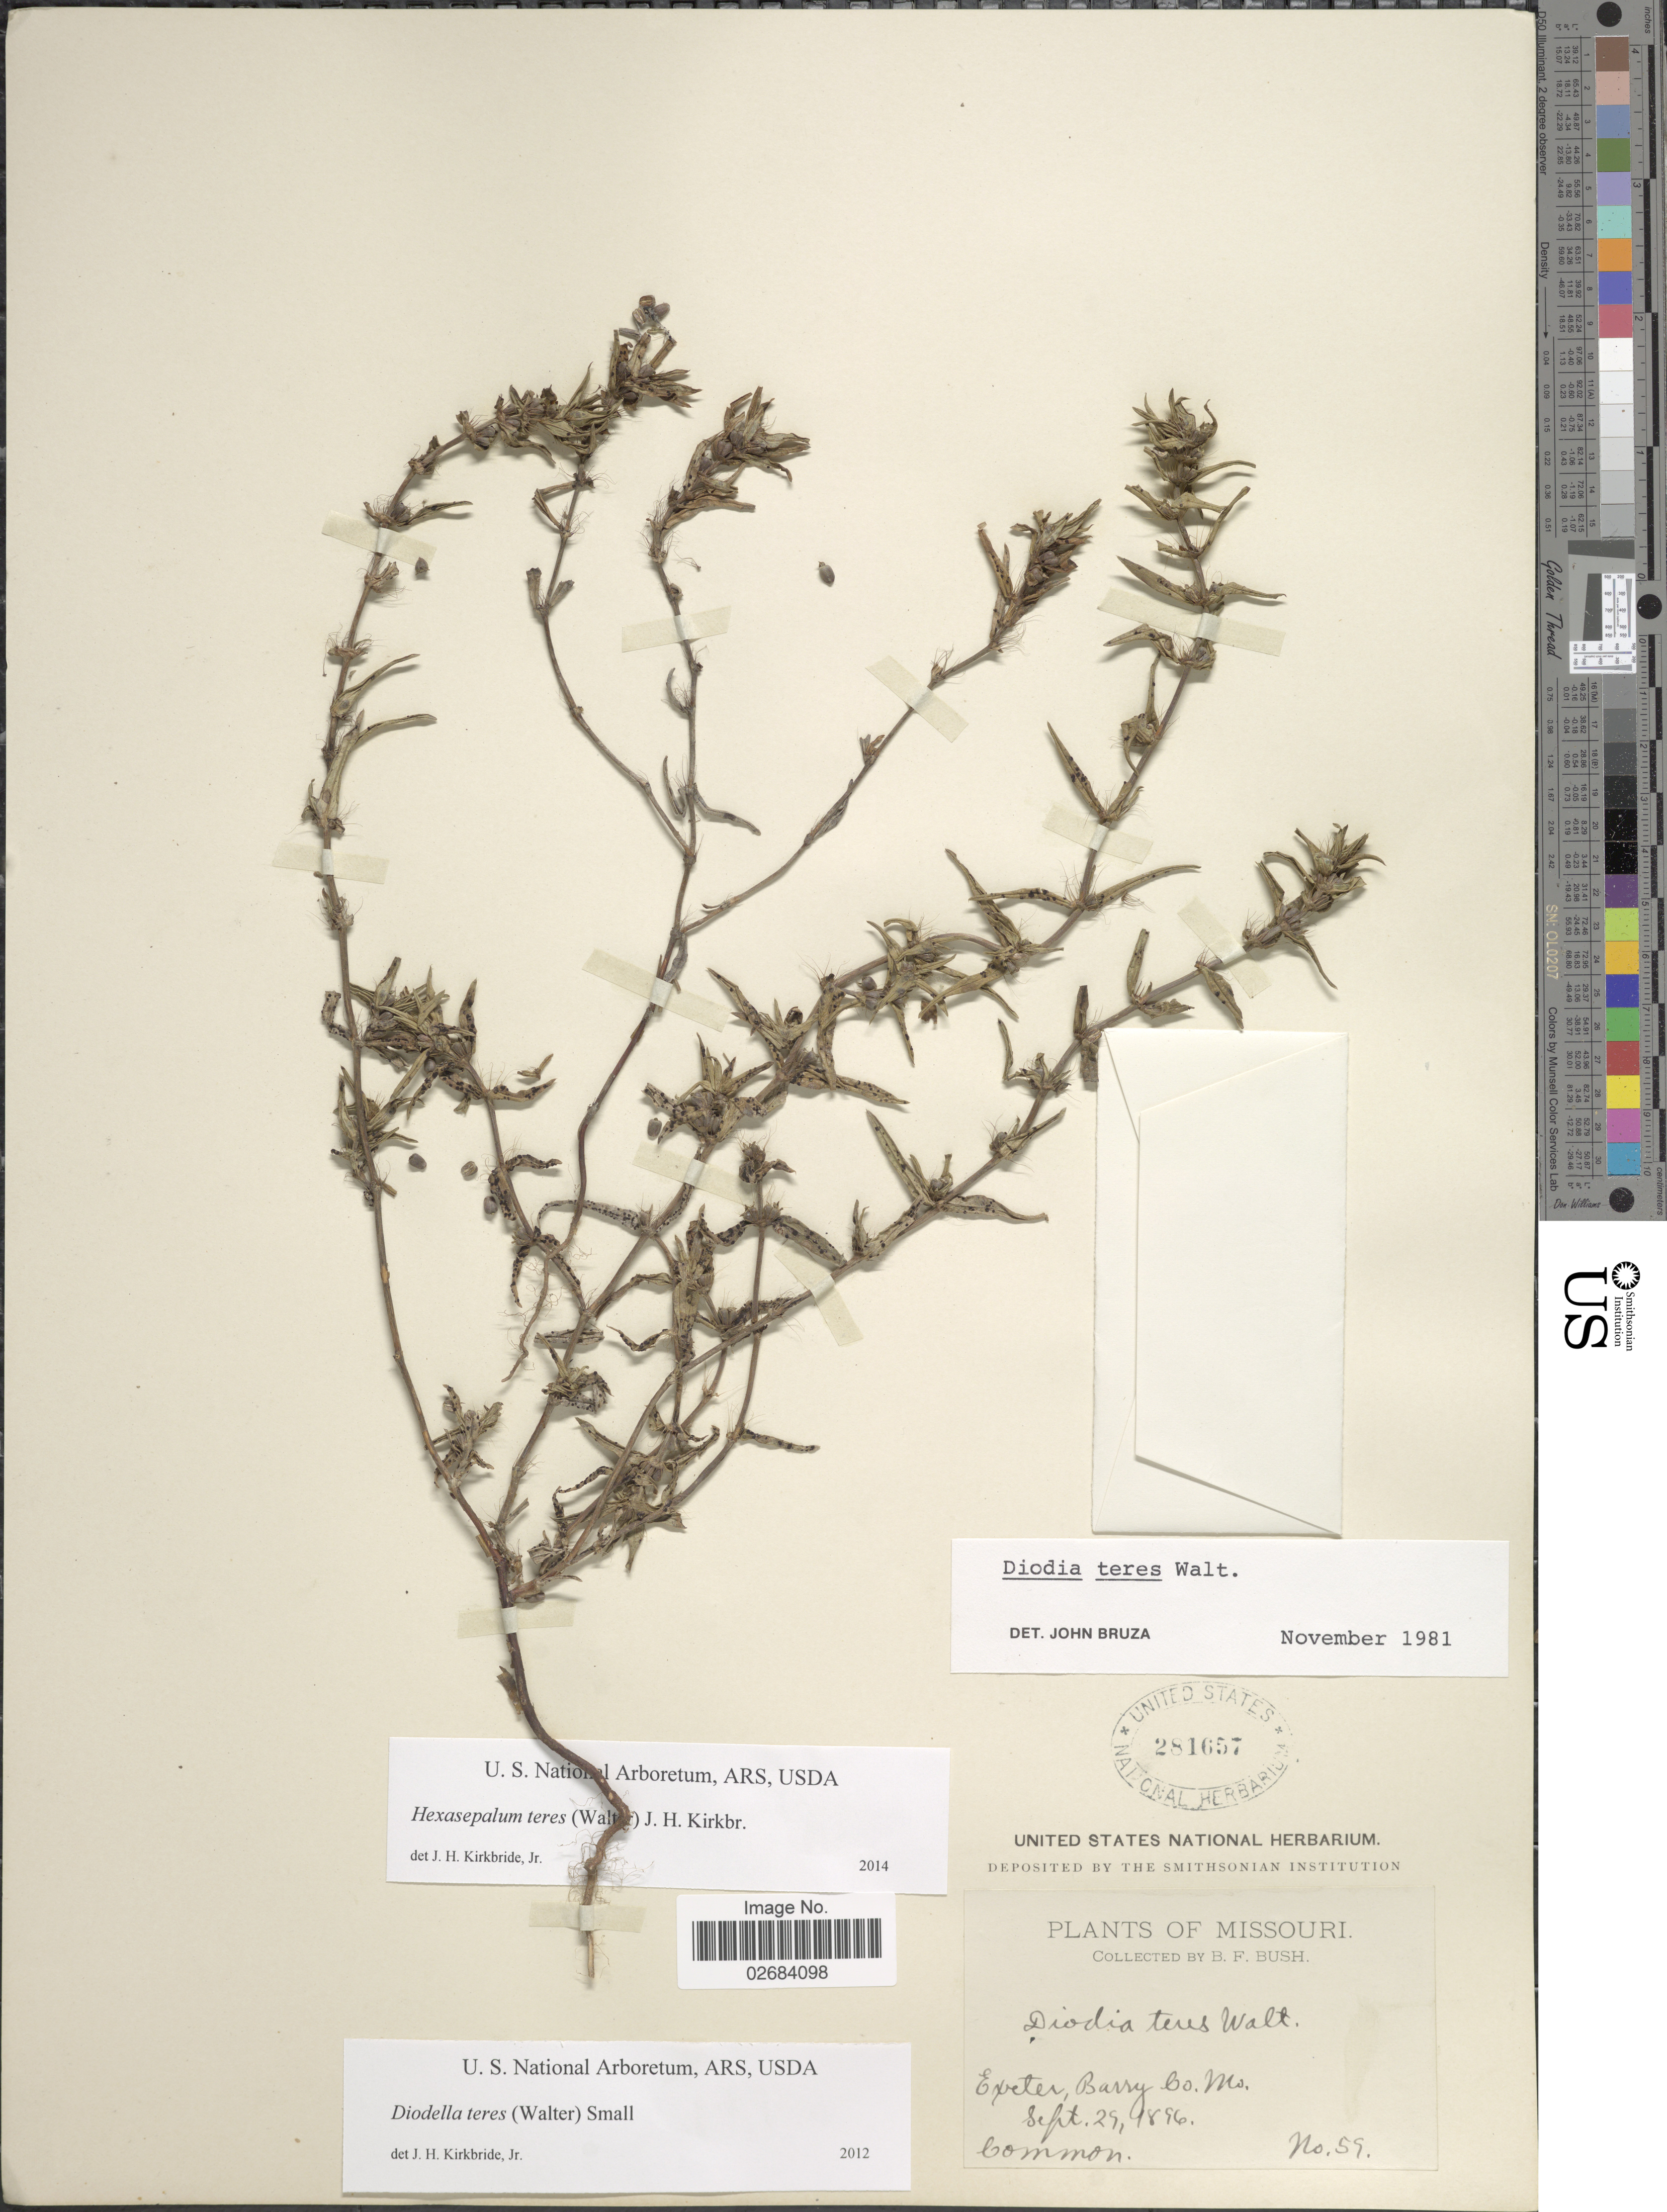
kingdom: Plantae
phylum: Tracheophyta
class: Magnoliopsida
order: Gentianales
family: Rubiaceae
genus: Diodia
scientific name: Diodia teres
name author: Walter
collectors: B. F. Bush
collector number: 59*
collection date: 1896-09-29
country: United States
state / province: Missouri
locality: Exeter, Barry Co.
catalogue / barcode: US 281657